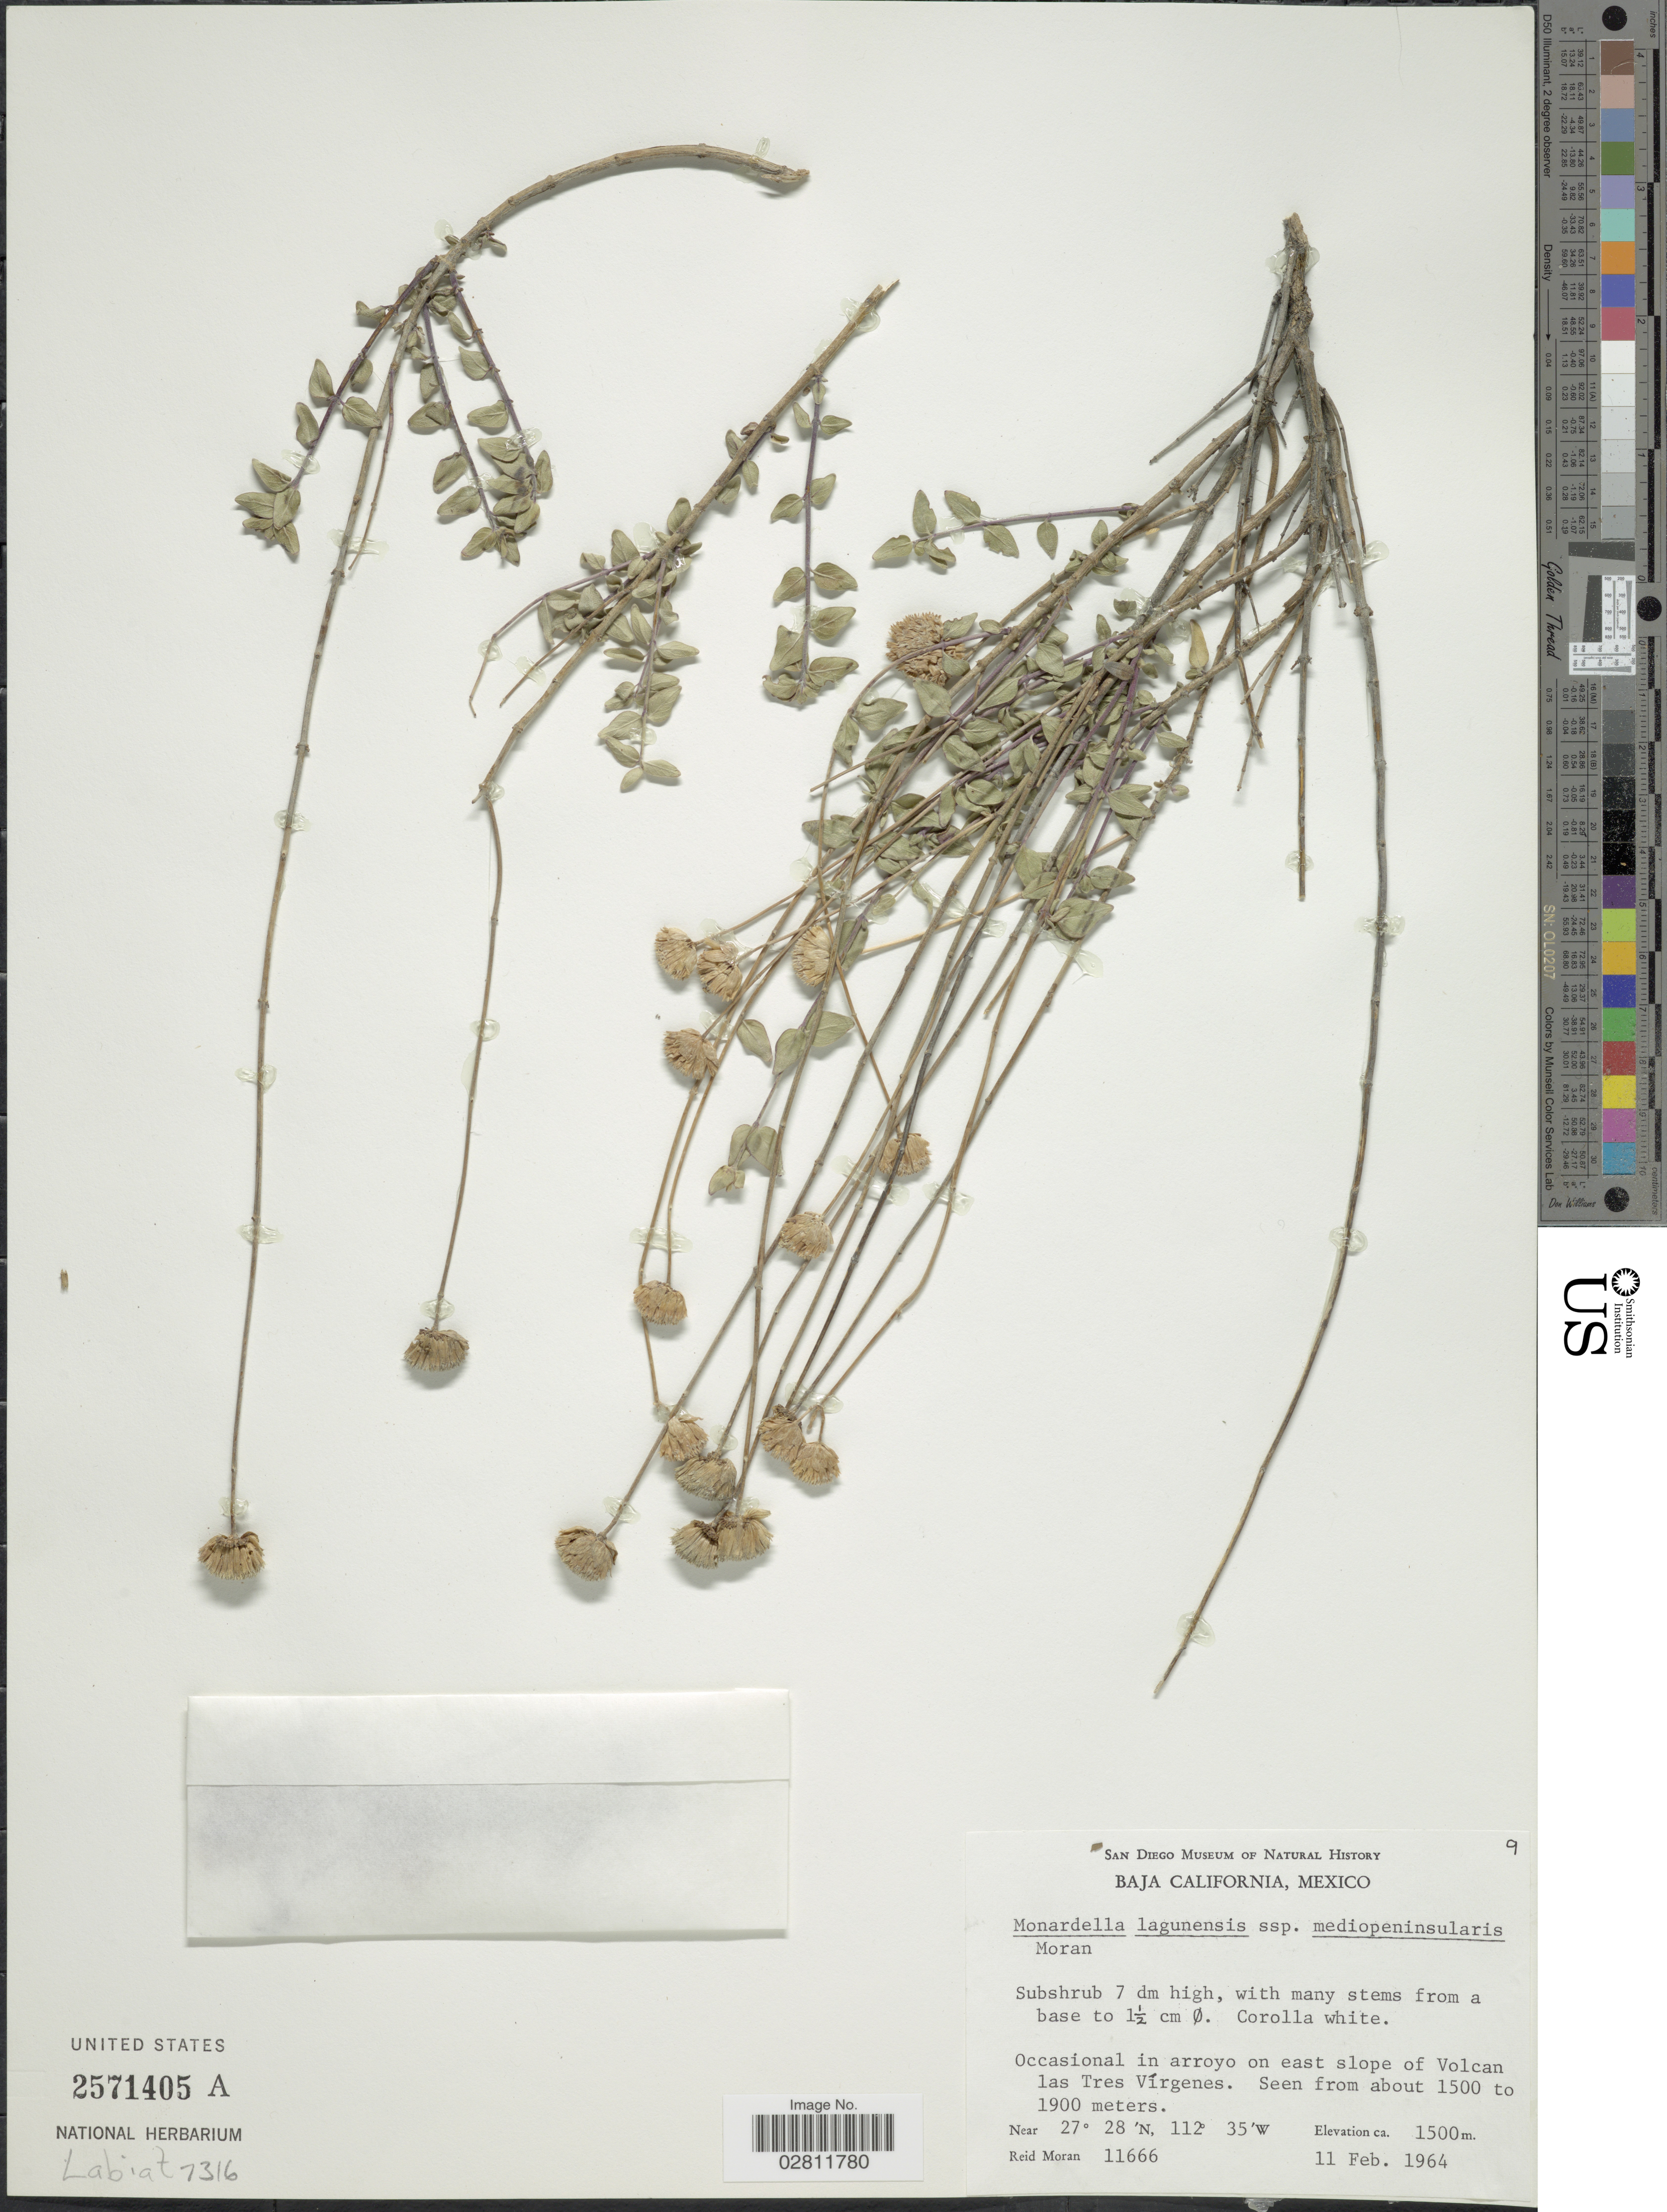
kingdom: Plantae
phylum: Tracheophyta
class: Magnoliopsida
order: Lamiales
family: Lamiaceae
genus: Monardella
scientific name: Monardella lagunensis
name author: M.E. Jones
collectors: R. V. Moran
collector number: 11666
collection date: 1964-02-11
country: Mexico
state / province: Baja California Sur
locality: Occasional in arroyo on east slope of Volcan las Tres Vírgenes.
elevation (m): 1500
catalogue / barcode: US 2571405A